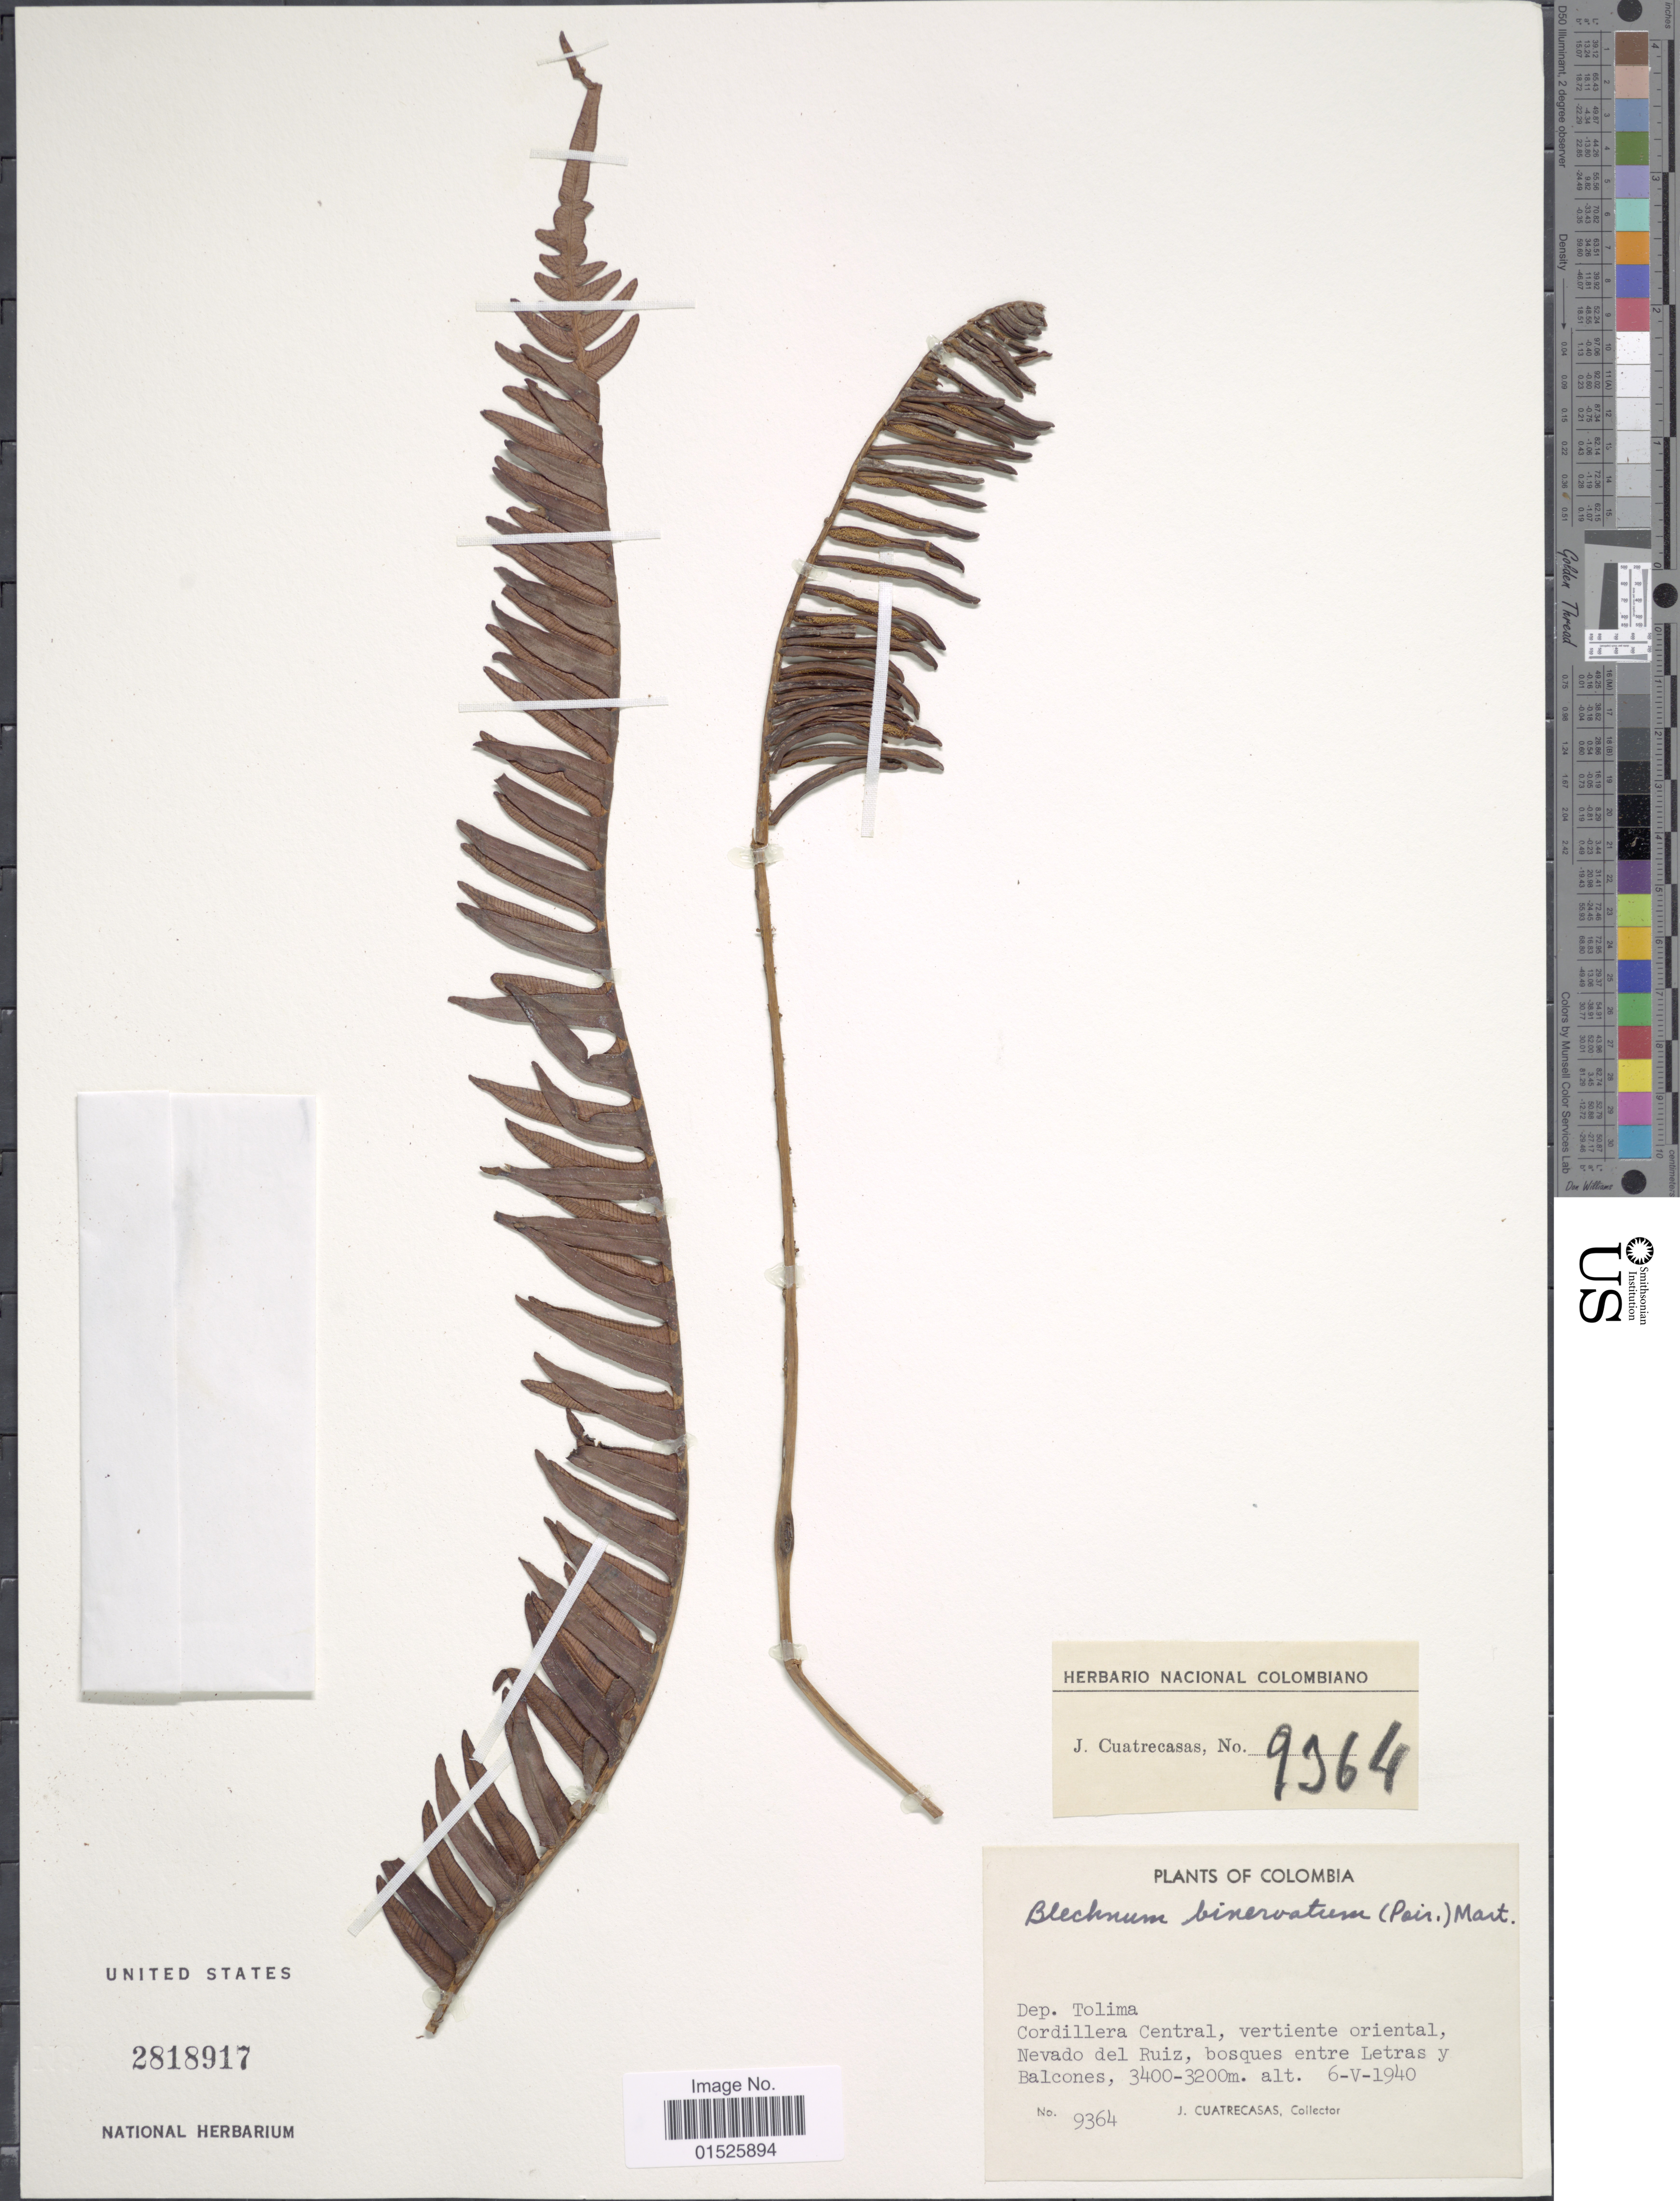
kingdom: Plantae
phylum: Tracheophyta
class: Polypodiopsida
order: Polypodiales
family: Blechnaceae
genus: Blechnum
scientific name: Blechnum fragile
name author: (Liebm.) C.V. Morton & Lellinger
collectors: J. Cuatrecasas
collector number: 9364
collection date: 1940-05-06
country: Colombia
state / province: Tolima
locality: Cordillera Central, vertiente oriental, Nevado del Ruiz, bosques entre Letras y Balcones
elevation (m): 3200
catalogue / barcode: US 2818917